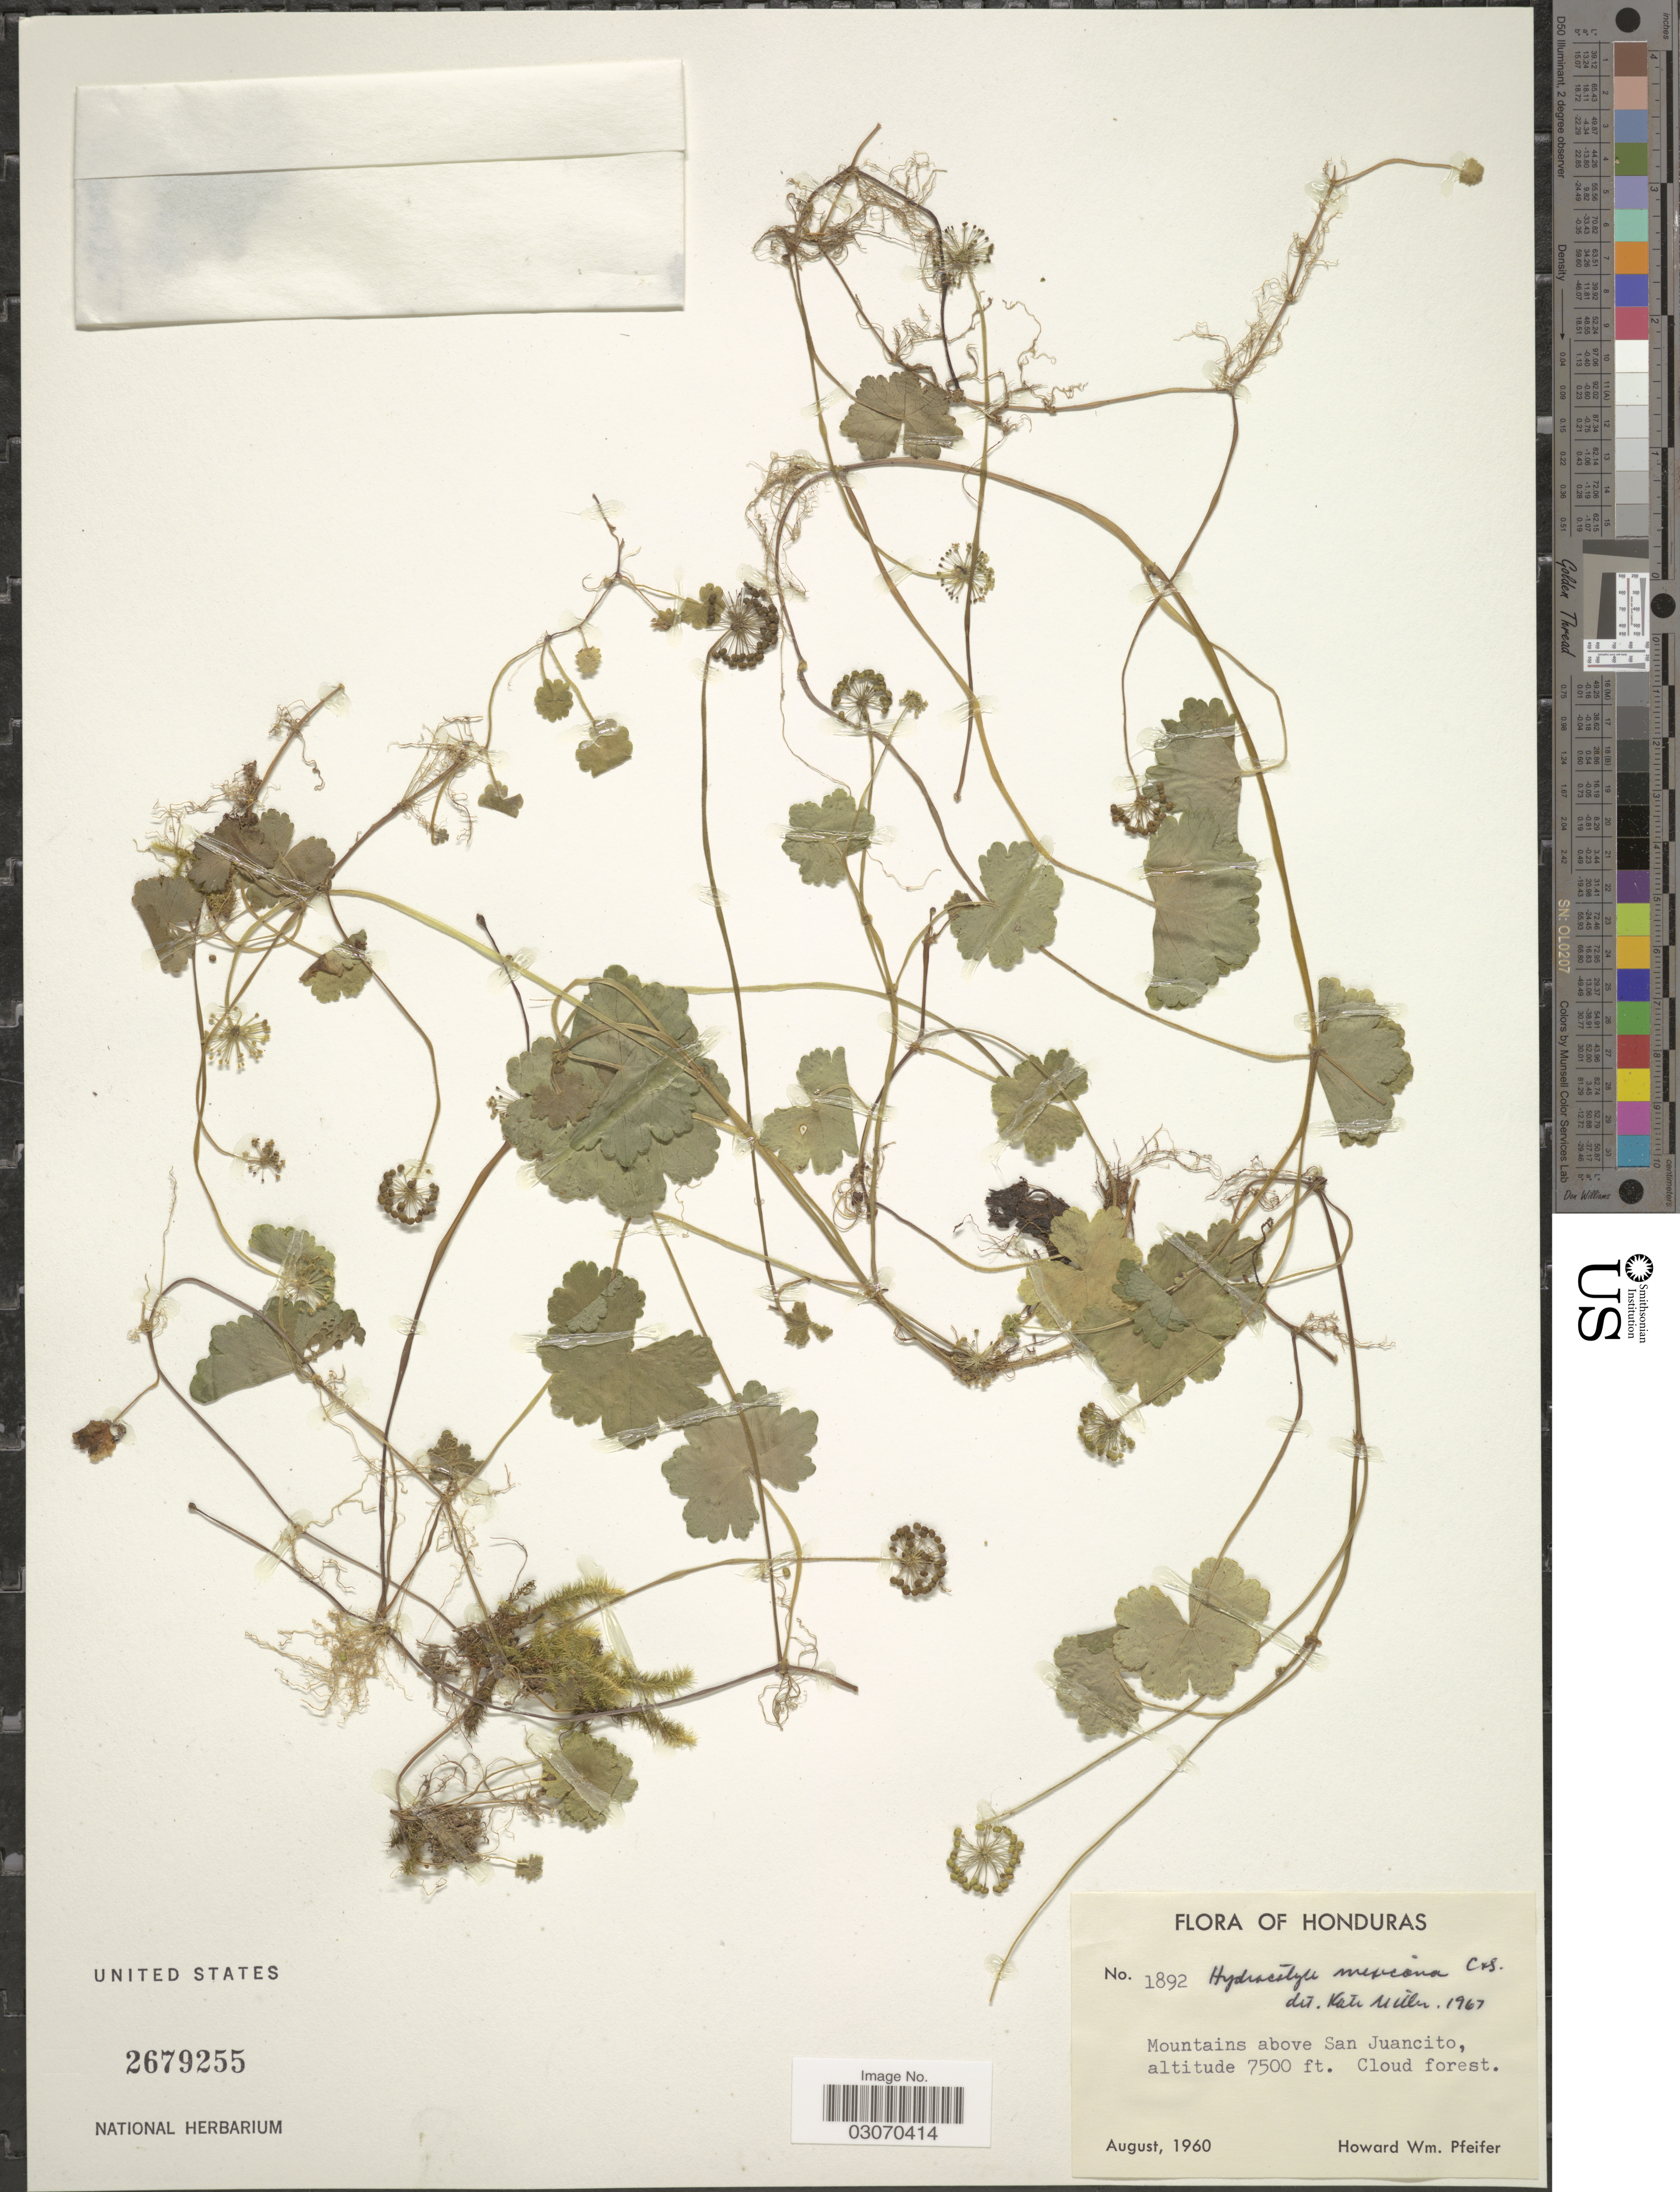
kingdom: Plantae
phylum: Tracheophyta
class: Magnoliopsida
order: Apiales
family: Araliaceae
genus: Hydrocotyle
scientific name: Hydrocotyle mexicana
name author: Schltdl. & Cham.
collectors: H. W. Pfeifer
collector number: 1892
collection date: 1960-08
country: Honduras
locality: Mountains above San Juancito.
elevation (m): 2286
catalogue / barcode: US 2679255